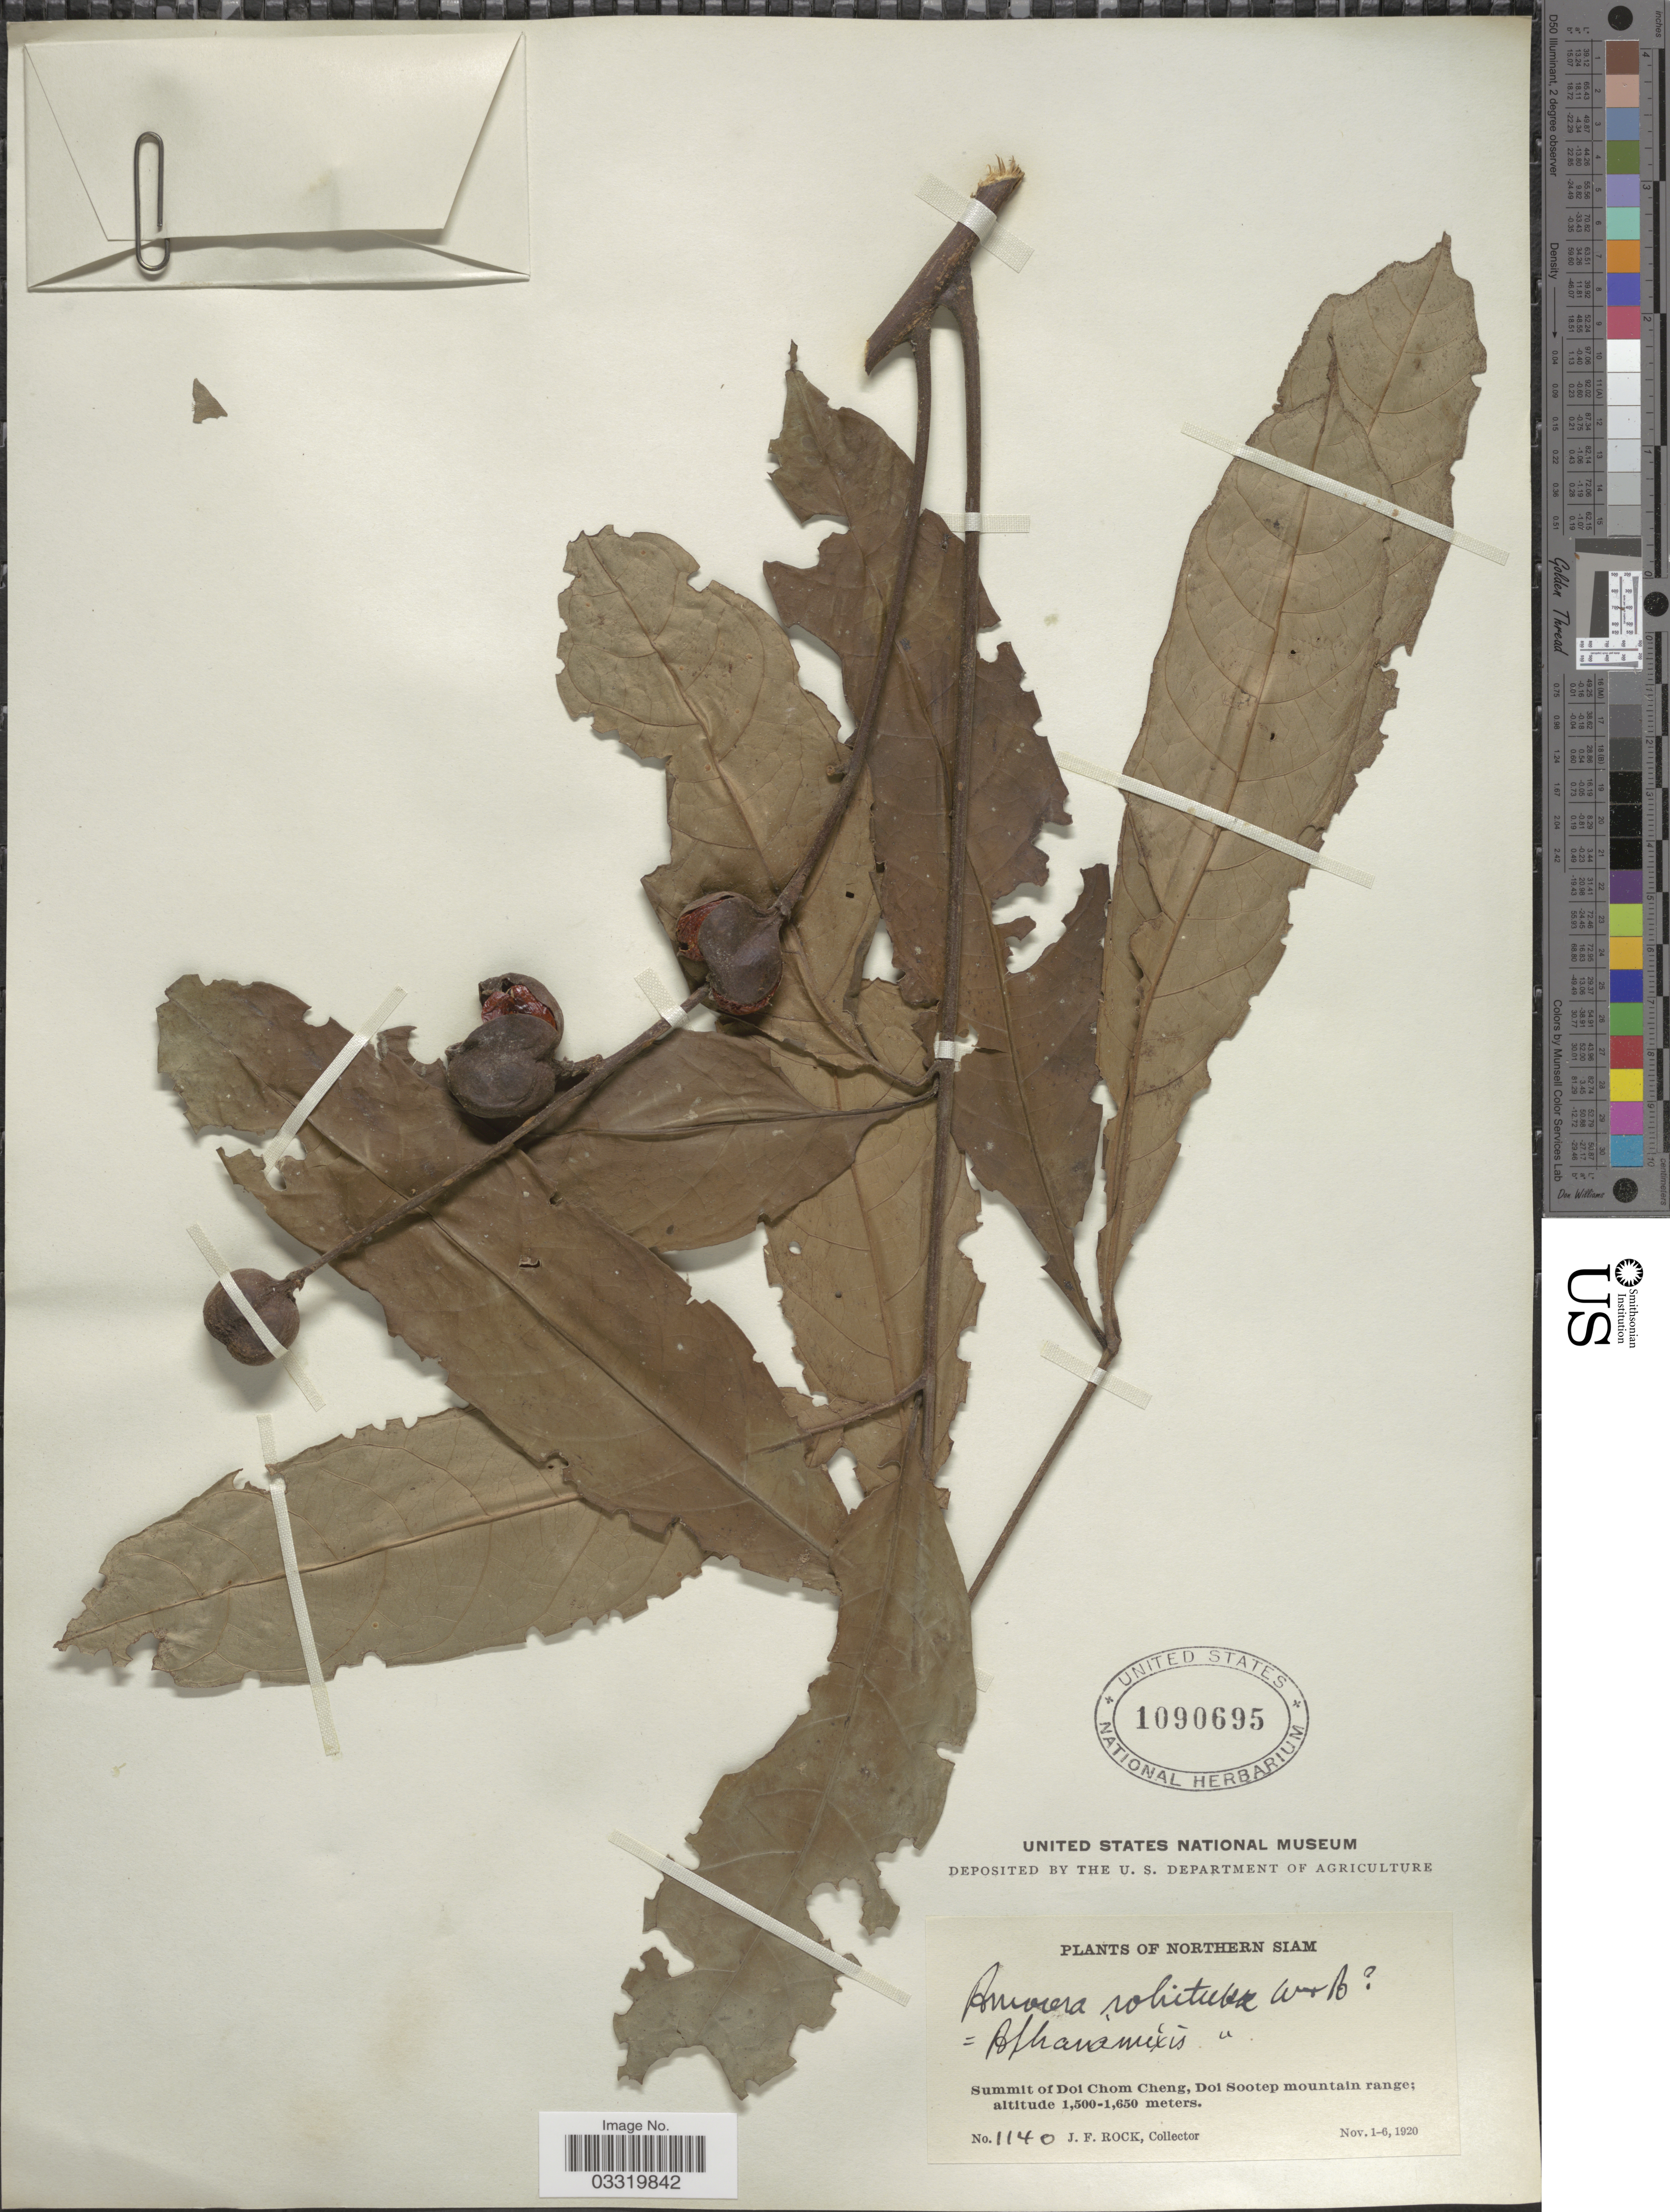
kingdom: Plantae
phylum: Tracheophyta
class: Magnoliopsida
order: Sapindales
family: Meliaceae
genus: Aphanamixis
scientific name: Aphanamixis polystachya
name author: (Wall.) R. Parker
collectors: J. Rock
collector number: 1140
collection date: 1920-11-01/1920-11-06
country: Thailand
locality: Northern Siam, Summit of Doi Chom Cheng, Doi Sootep mountain range.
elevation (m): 1500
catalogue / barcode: US 1090695